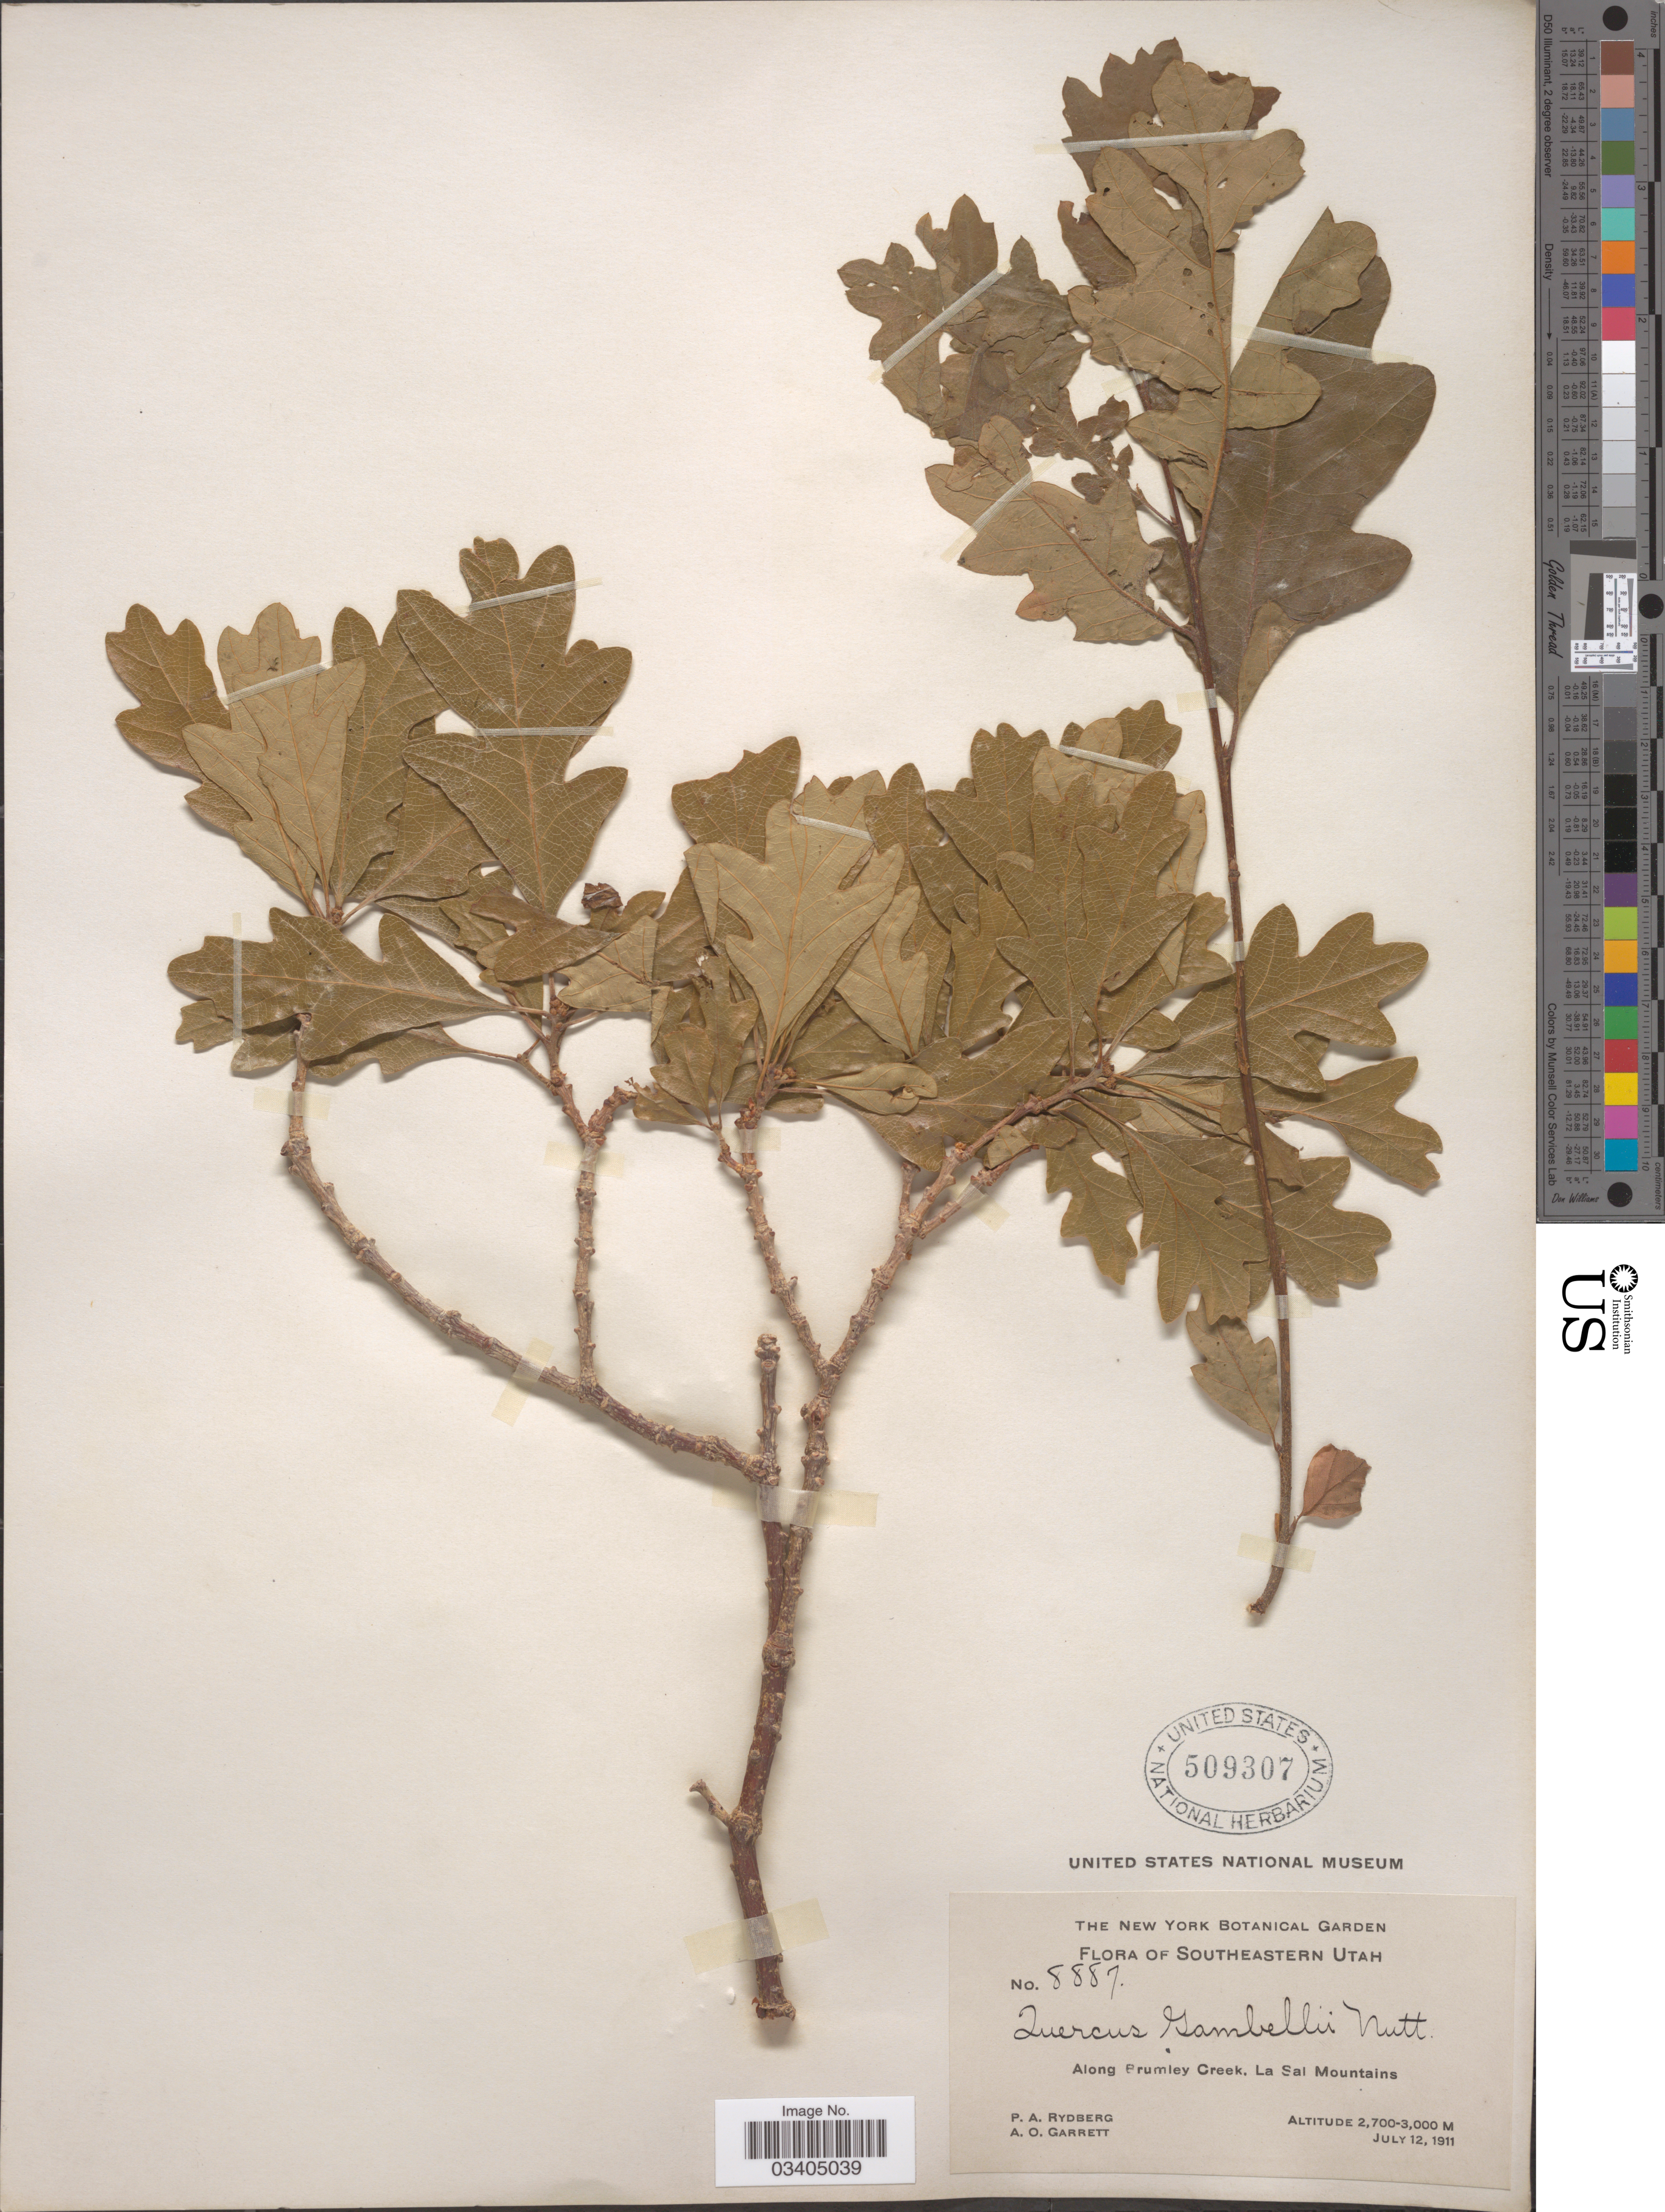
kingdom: Plantae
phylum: Tracheophyta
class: Magnoliopsida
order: Fagales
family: Fagaceae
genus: Quercus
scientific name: Quercus gambelii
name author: Nutt.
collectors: P. A. Rydberg & A. O. Garrett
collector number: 8887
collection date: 1911-07-12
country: United States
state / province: Utah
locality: Southeastern Utah. Along Brumley Creek, La Sal Mountains.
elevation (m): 2700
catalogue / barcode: US 509307